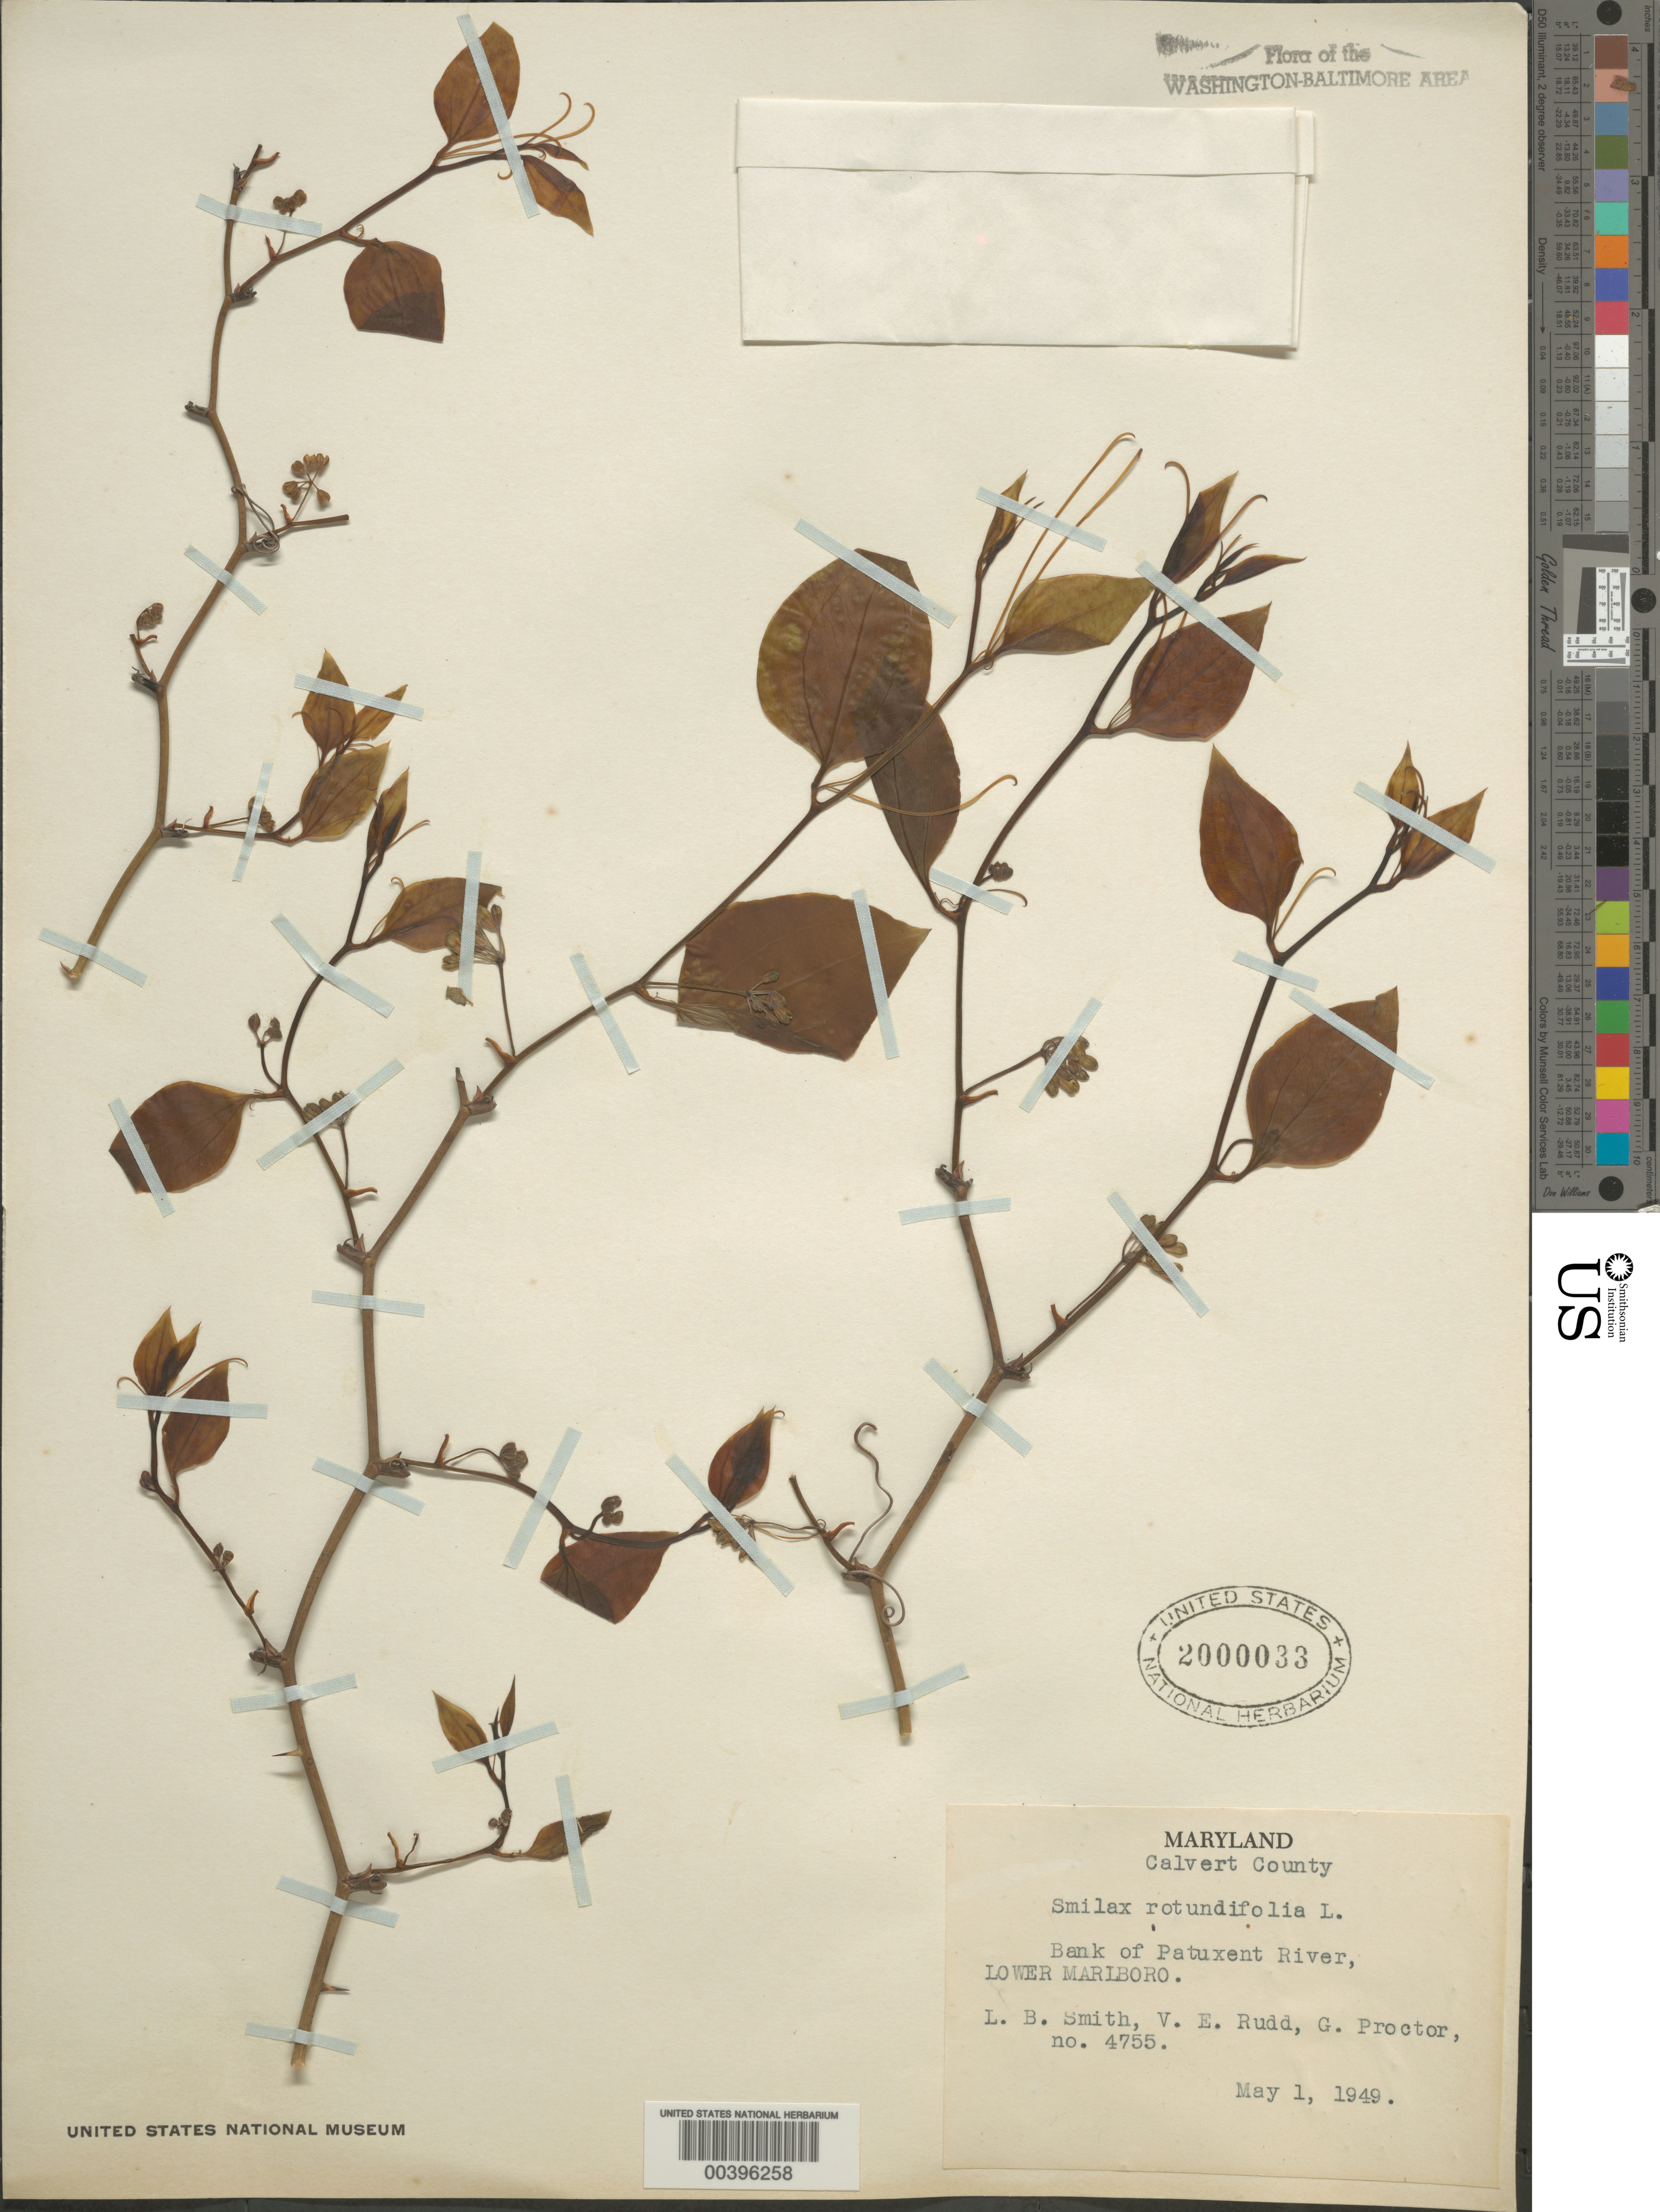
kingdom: Plantae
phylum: Tracheophyta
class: Liliopsida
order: Liliales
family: Smilacaceae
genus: Smilax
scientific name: Smilax rotundifolia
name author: L.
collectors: L. Smith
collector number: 4755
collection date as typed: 01 May 1949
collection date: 1949-05-01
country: United States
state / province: Maryland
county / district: Calvert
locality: Patuxent River, Lower Marlboro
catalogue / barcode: US 2000033